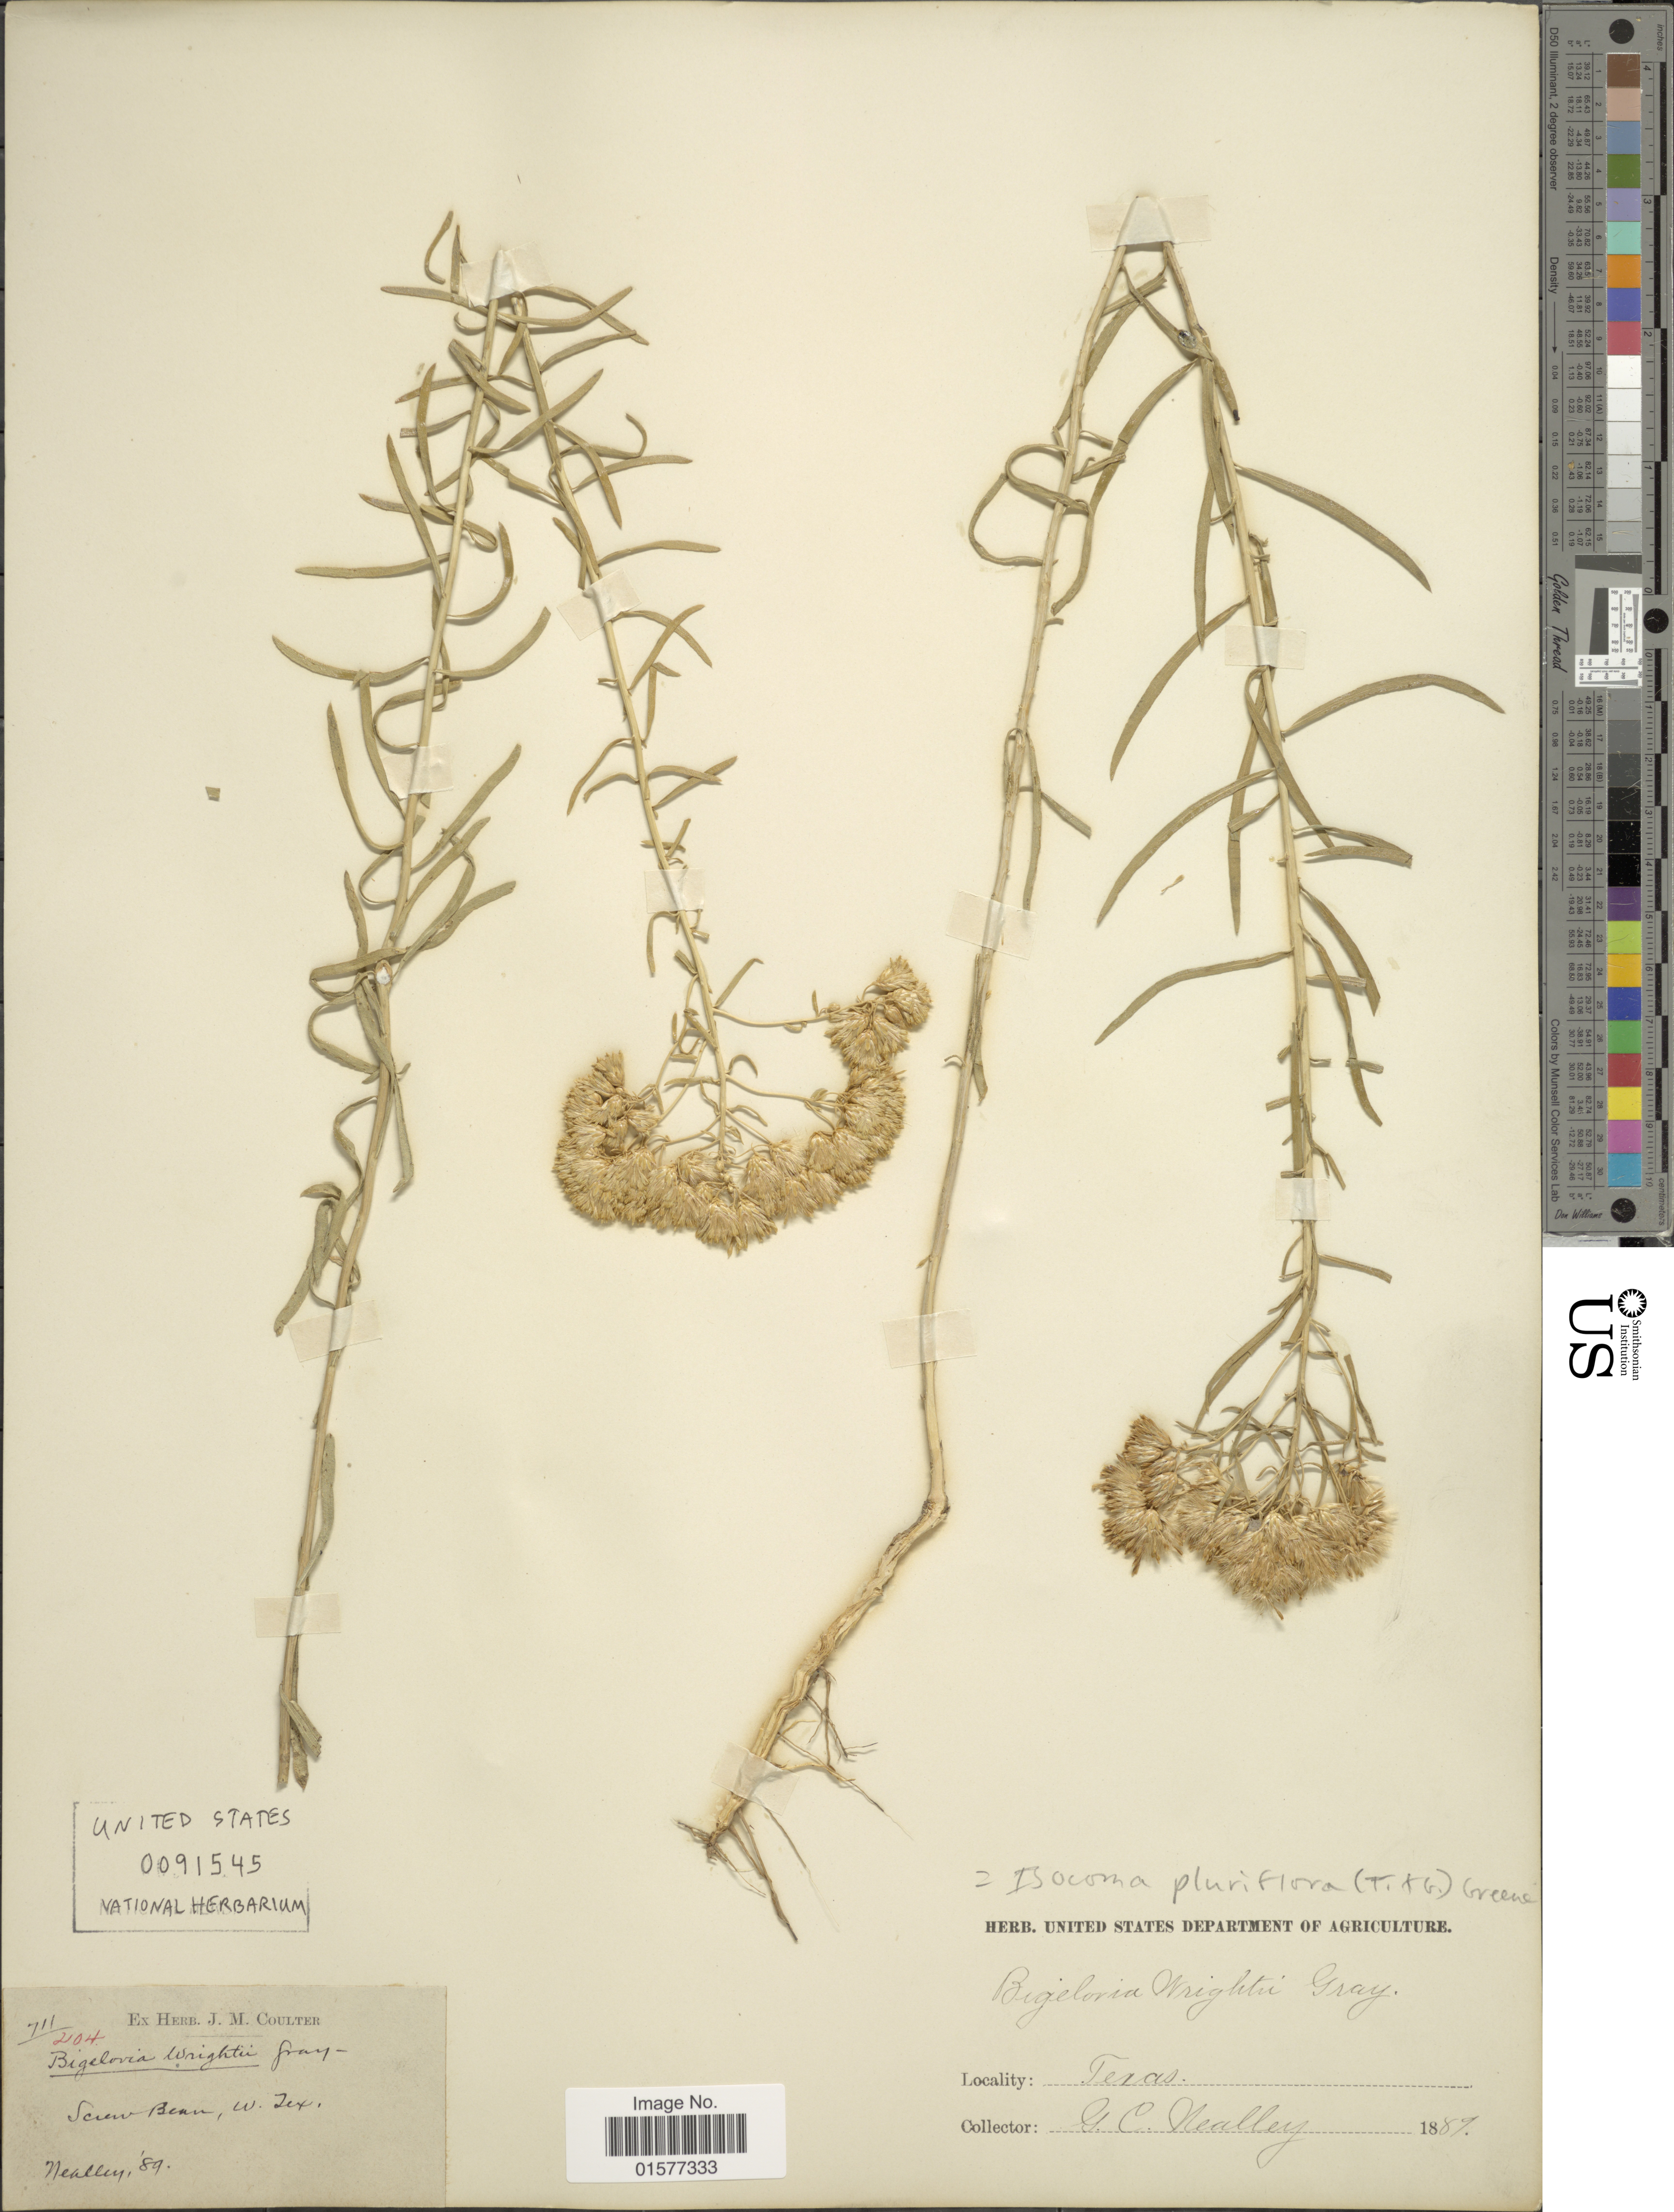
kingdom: Plantae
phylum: Tracheophyta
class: Magnoliopsida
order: Asterales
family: Asteraceae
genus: Isocoma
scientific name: Isocoma pluriflora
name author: (Torr. & A. Gray) Greene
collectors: G. Neally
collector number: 711/204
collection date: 1889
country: United States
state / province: Texas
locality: Screw Bean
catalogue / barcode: US 91545